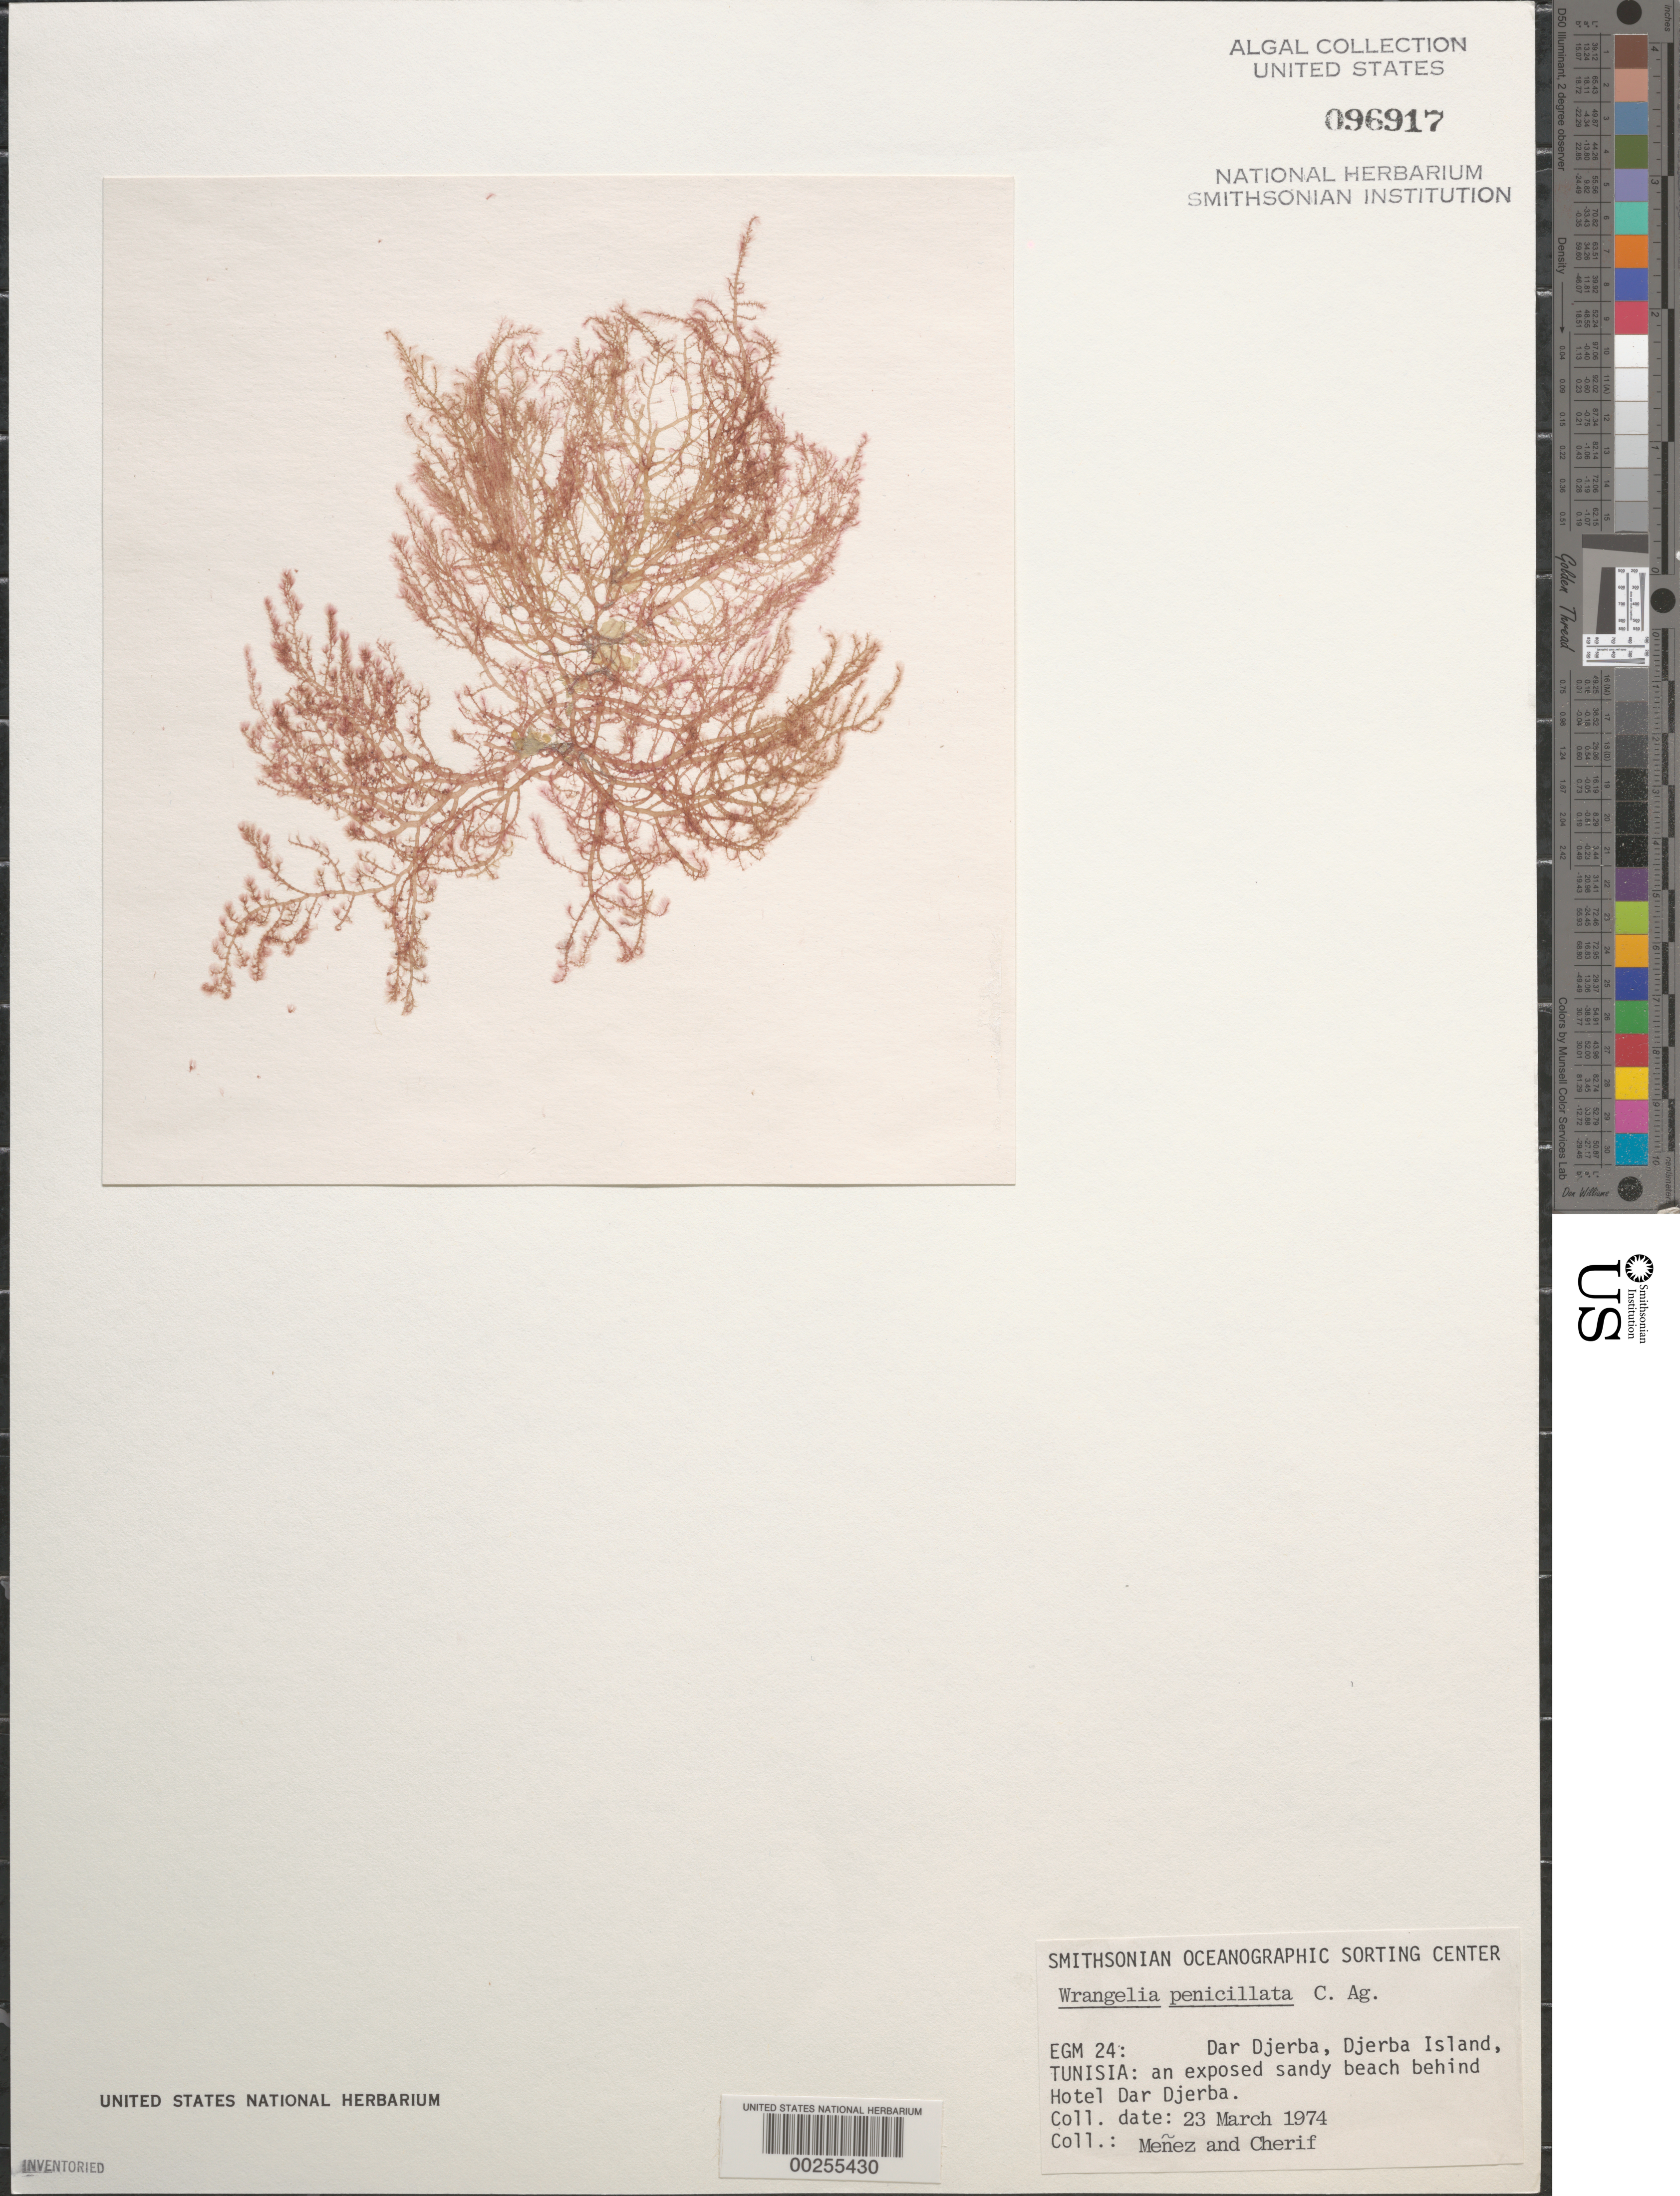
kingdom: Plantae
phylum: Rhodophyta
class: Florideophyceae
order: Ceramiales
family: Wrangeliaceae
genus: Wrangelia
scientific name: Wrangelia penicillata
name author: (C. Agardh) C. Agardh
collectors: Meñez & -. Cherif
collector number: EGM 24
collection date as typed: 23 Mar 1974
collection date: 1974-03-23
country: Tunisia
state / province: Medenine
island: Djerba Island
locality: Dar Djerba, behind Hotel Dar Djerba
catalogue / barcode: US 96917